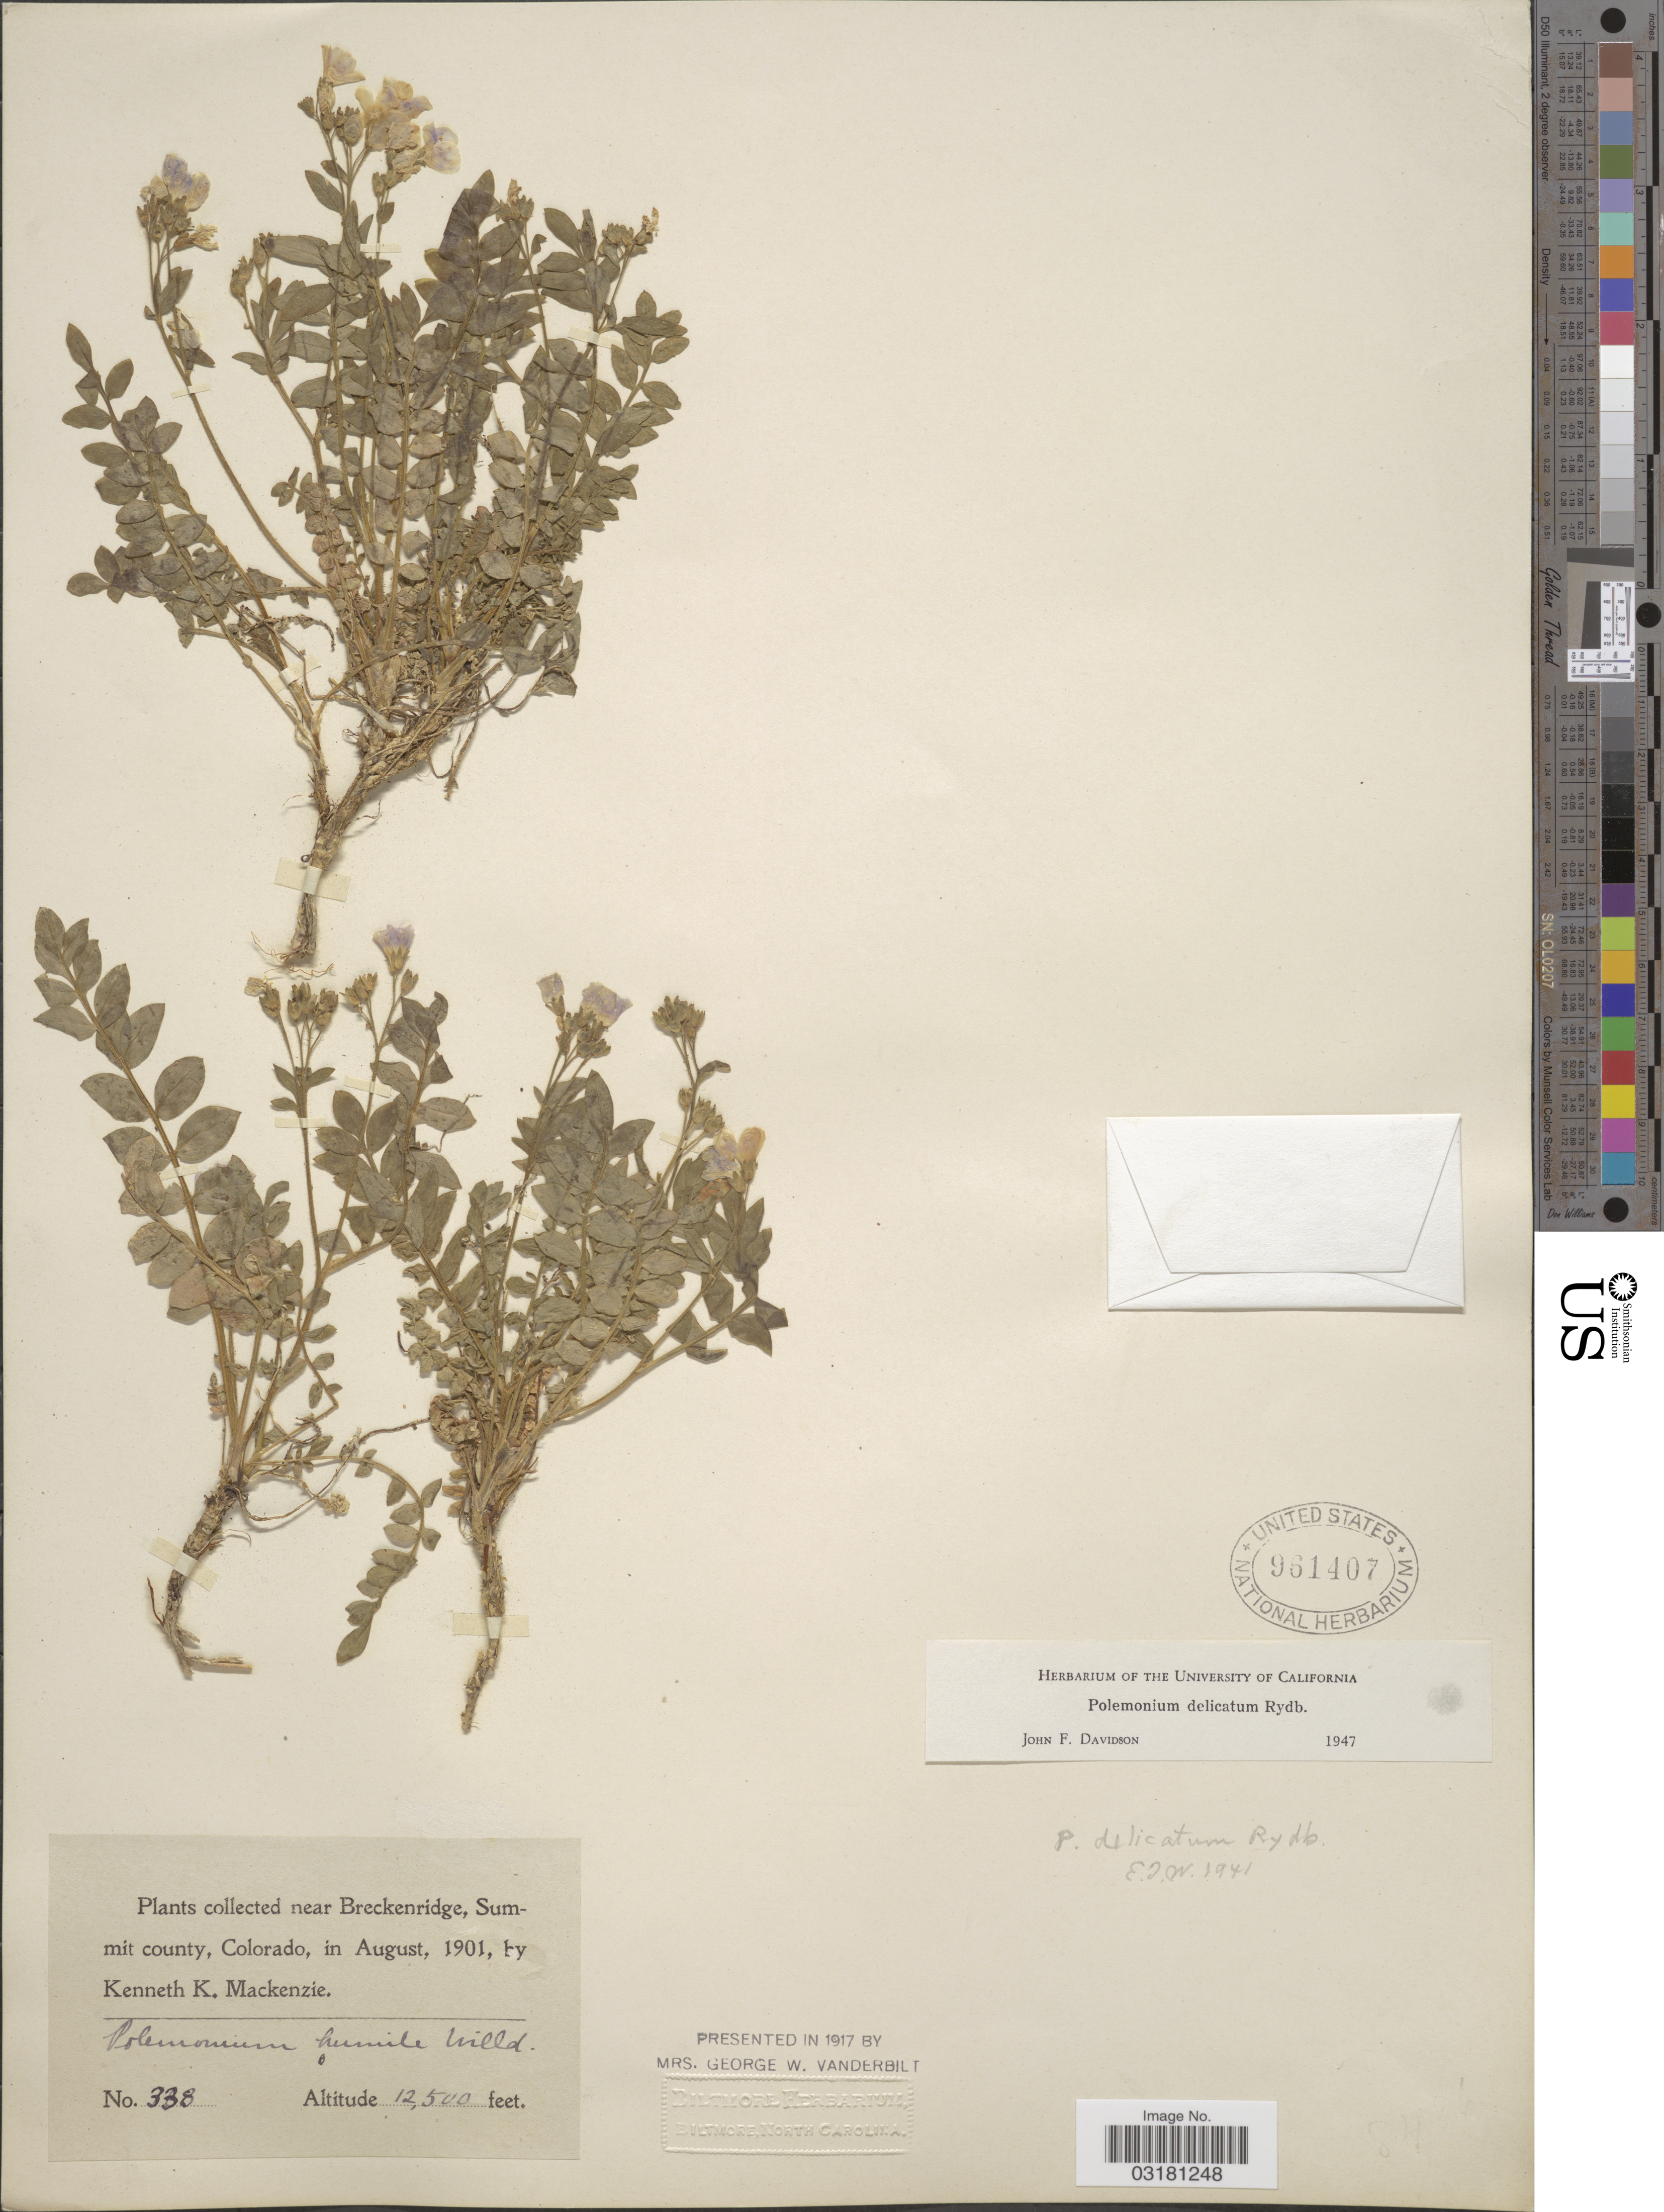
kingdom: Plantae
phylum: Tracheophyta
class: Magnoliopsida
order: Ericales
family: Polemoniaceae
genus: Polemonium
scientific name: Polemonium delicatum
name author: Rydb.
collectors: K. K. Mackenzie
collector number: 338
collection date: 1901-08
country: United States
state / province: Colorado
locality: Breckenridge, Summit county.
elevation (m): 3810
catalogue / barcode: US 961407